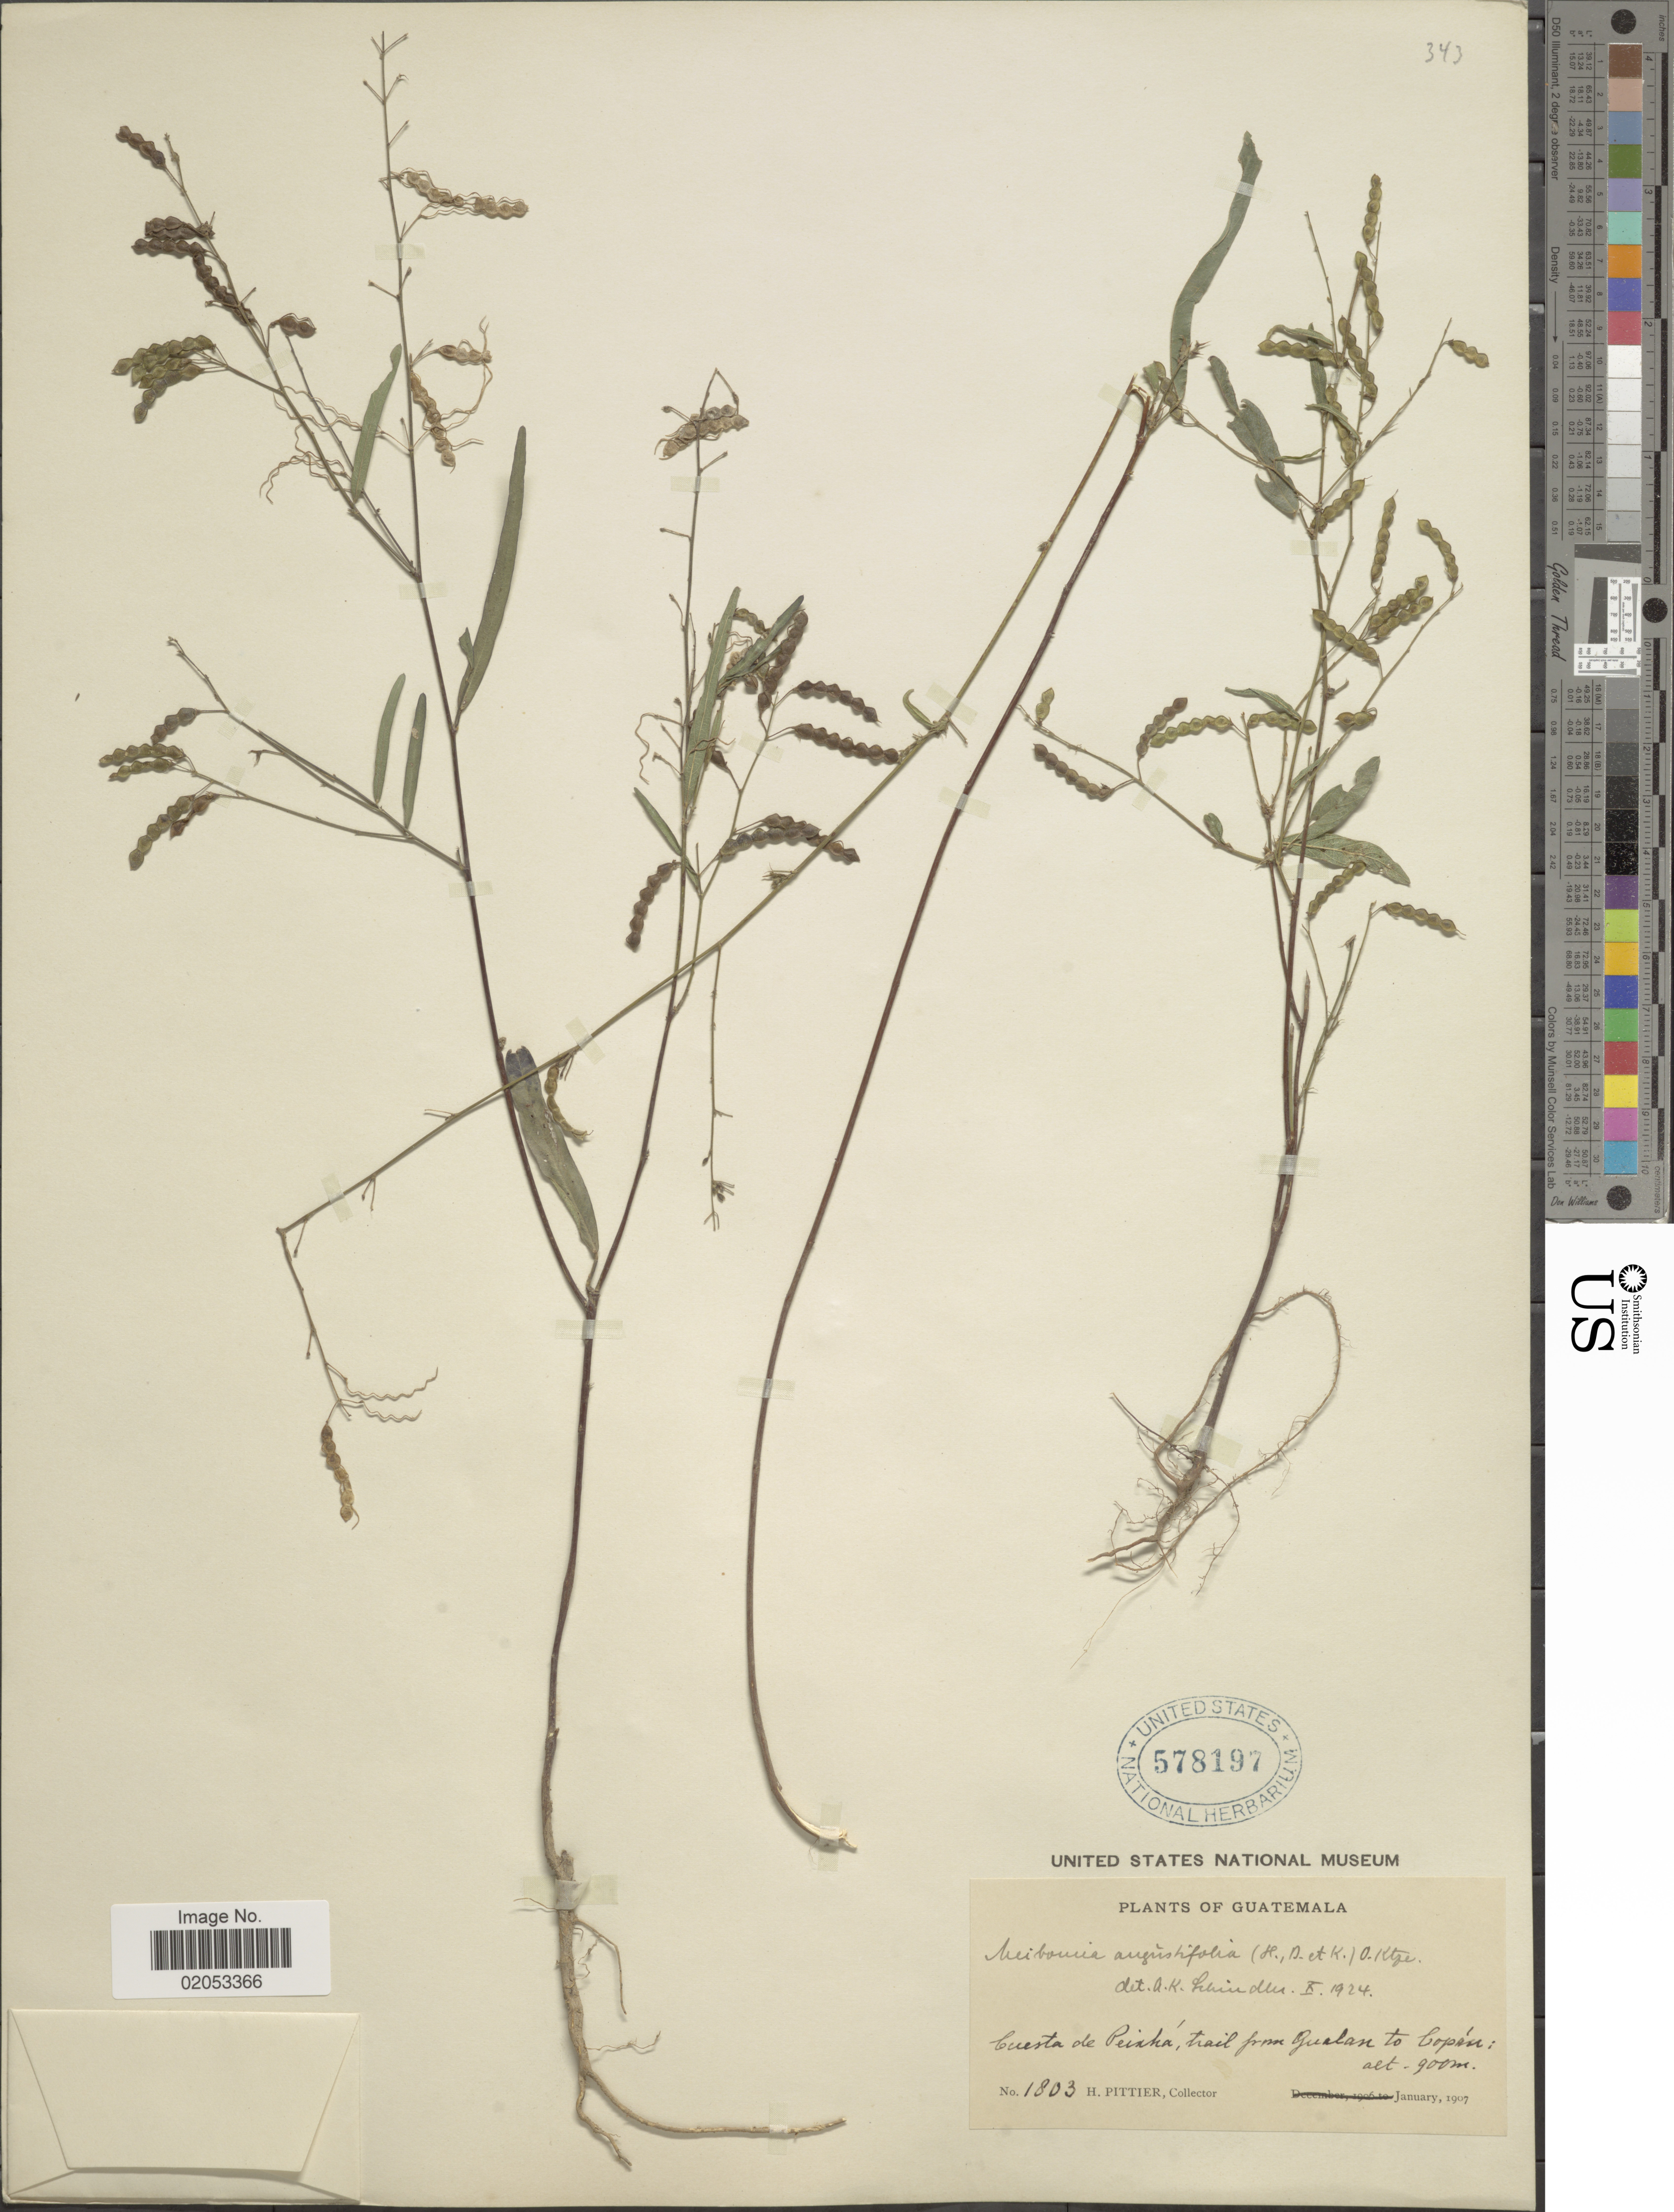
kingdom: Plantae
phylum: Tracheophyta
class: Magnoliopsida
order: Fabales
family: Fabaceae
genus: Desmodium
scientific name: Desmodium angustifolium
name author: (Kunth) DC.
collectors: H. F. Pittier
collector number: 1803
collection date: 1907-01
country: Guatemala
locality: Cuesta de Peinha, trail from Gualan to Copan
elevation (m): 900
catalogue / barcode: US 578197